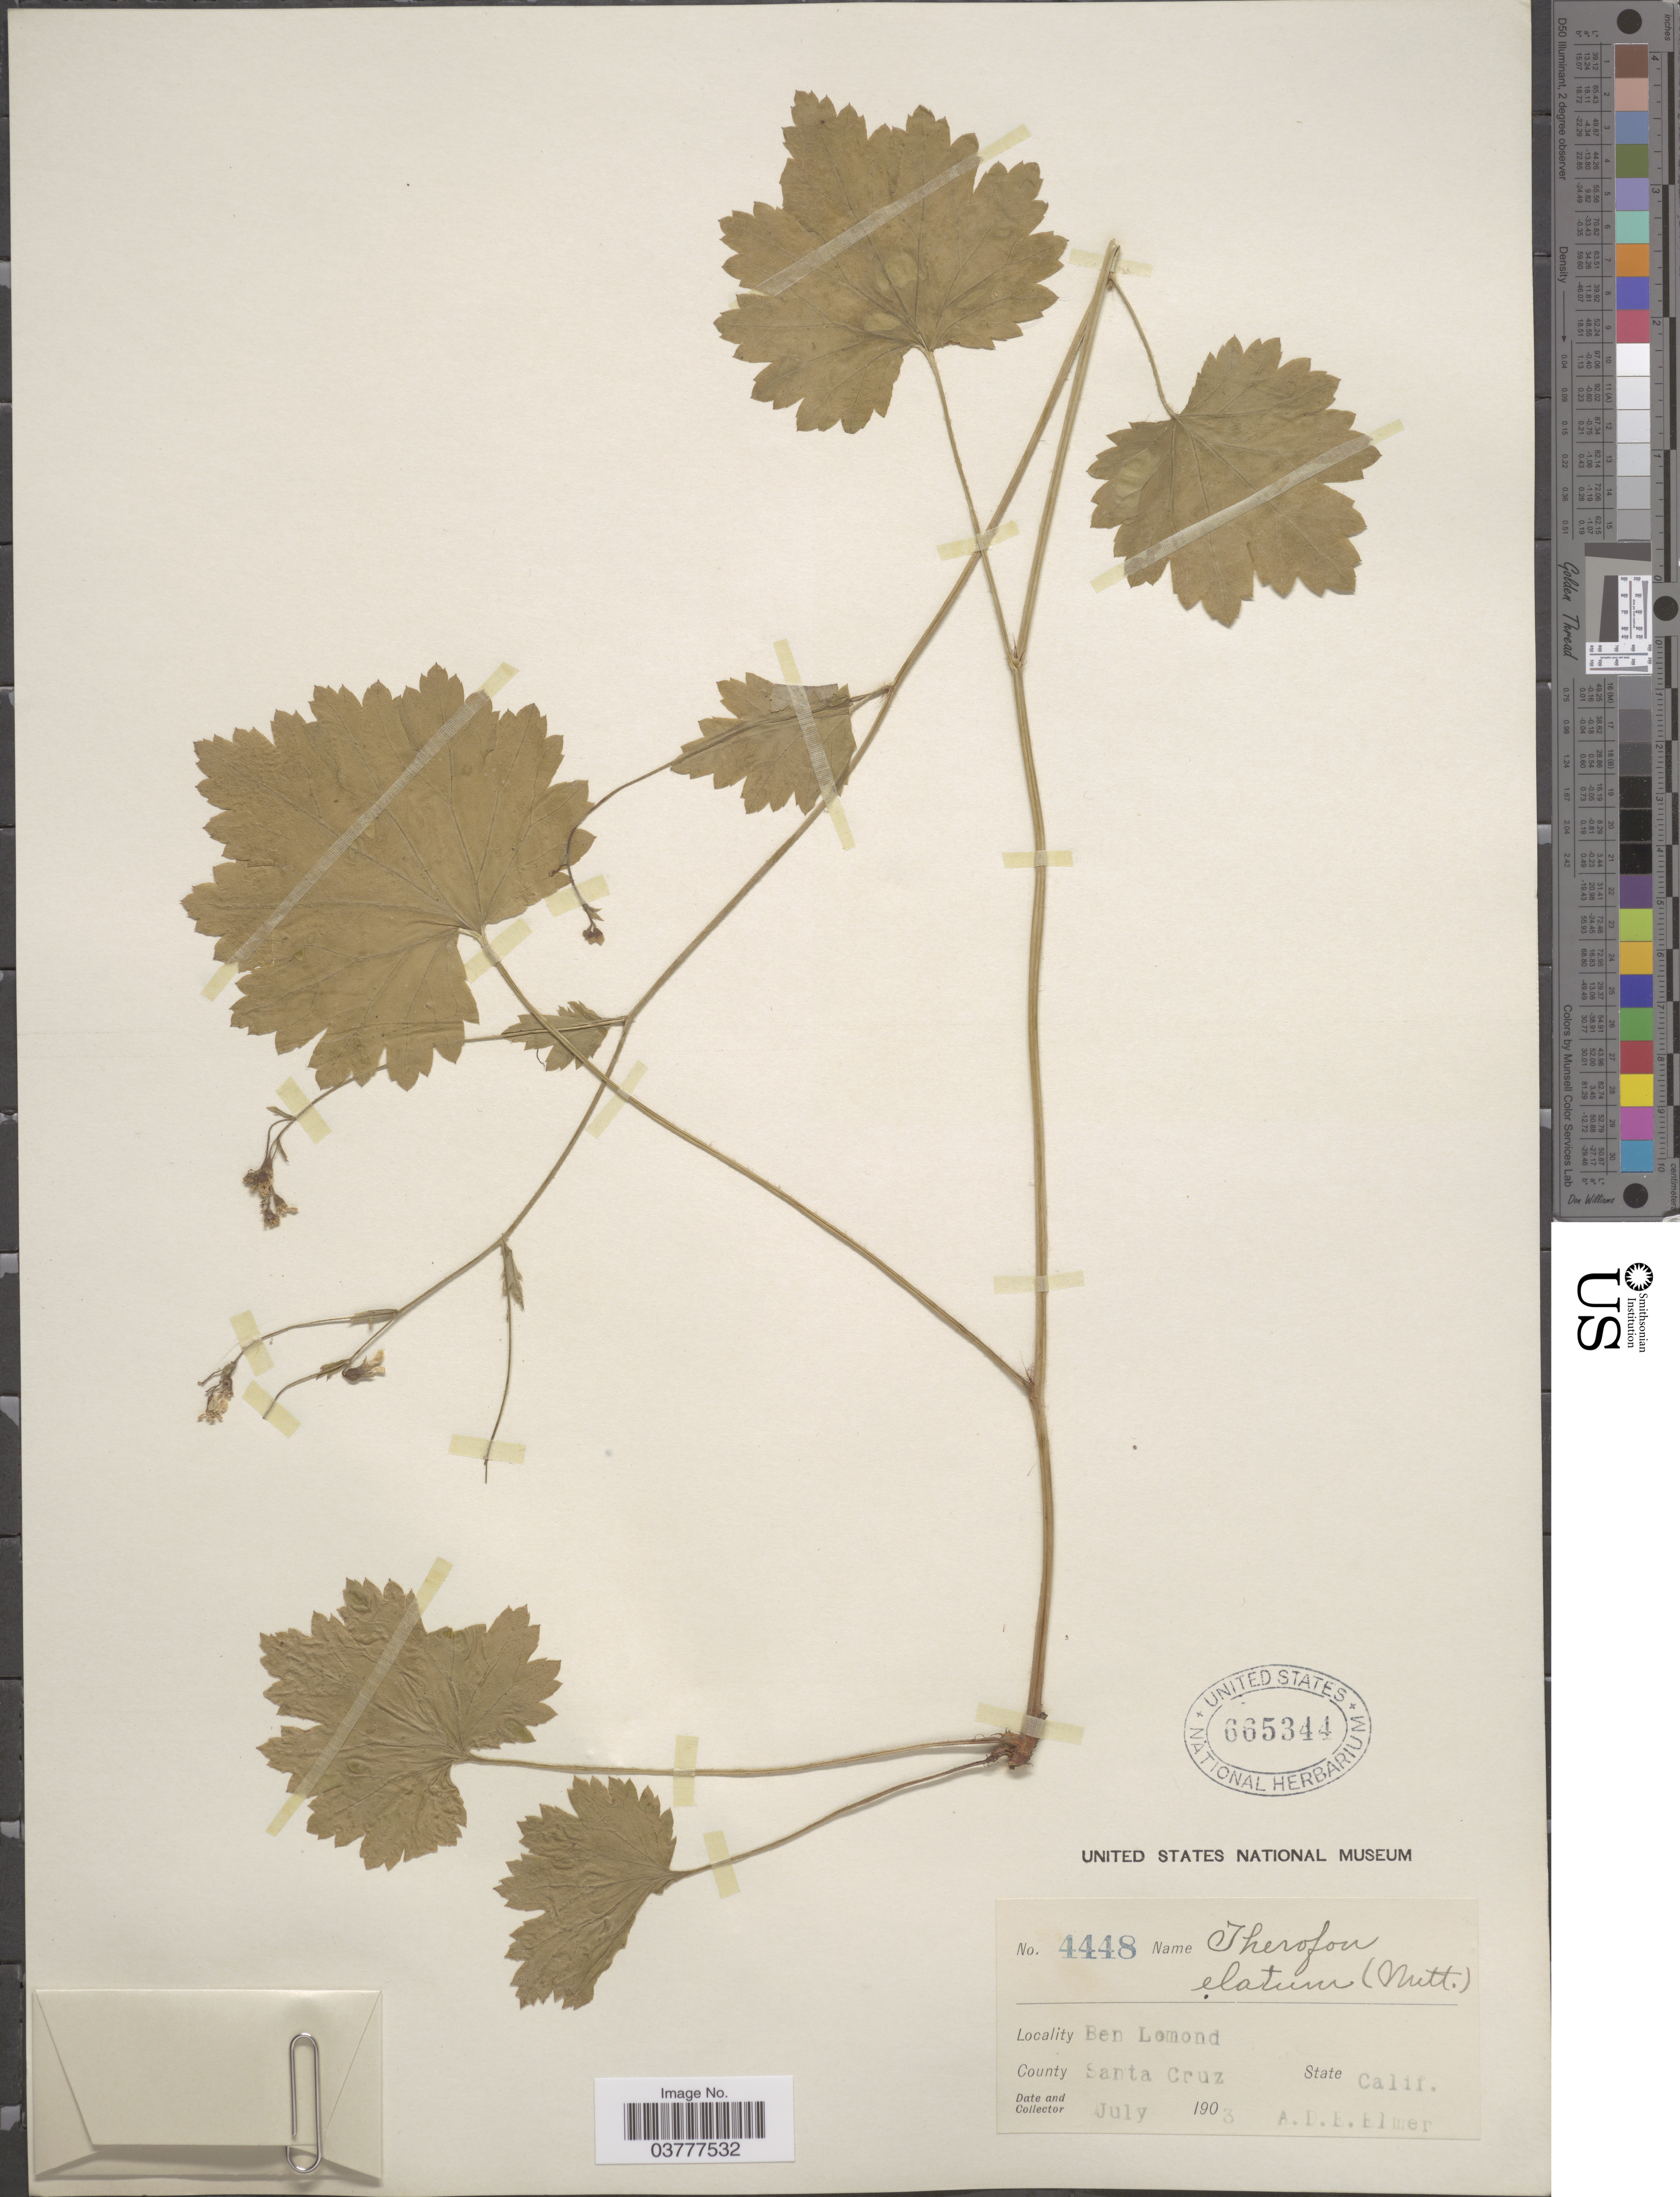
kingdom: Plantae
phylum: Tracheophyta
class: Magnoliopsida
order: Saxifragales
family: Saxifragaceae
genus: Boykinia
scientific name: Boykinia elata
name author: Greene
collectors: A. D. E. Elmer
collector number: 4448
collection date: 1903-07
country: United States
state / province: California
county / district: Santa Cruz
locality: Ben Lomond. County Santa Cruz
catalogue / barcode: US 665344